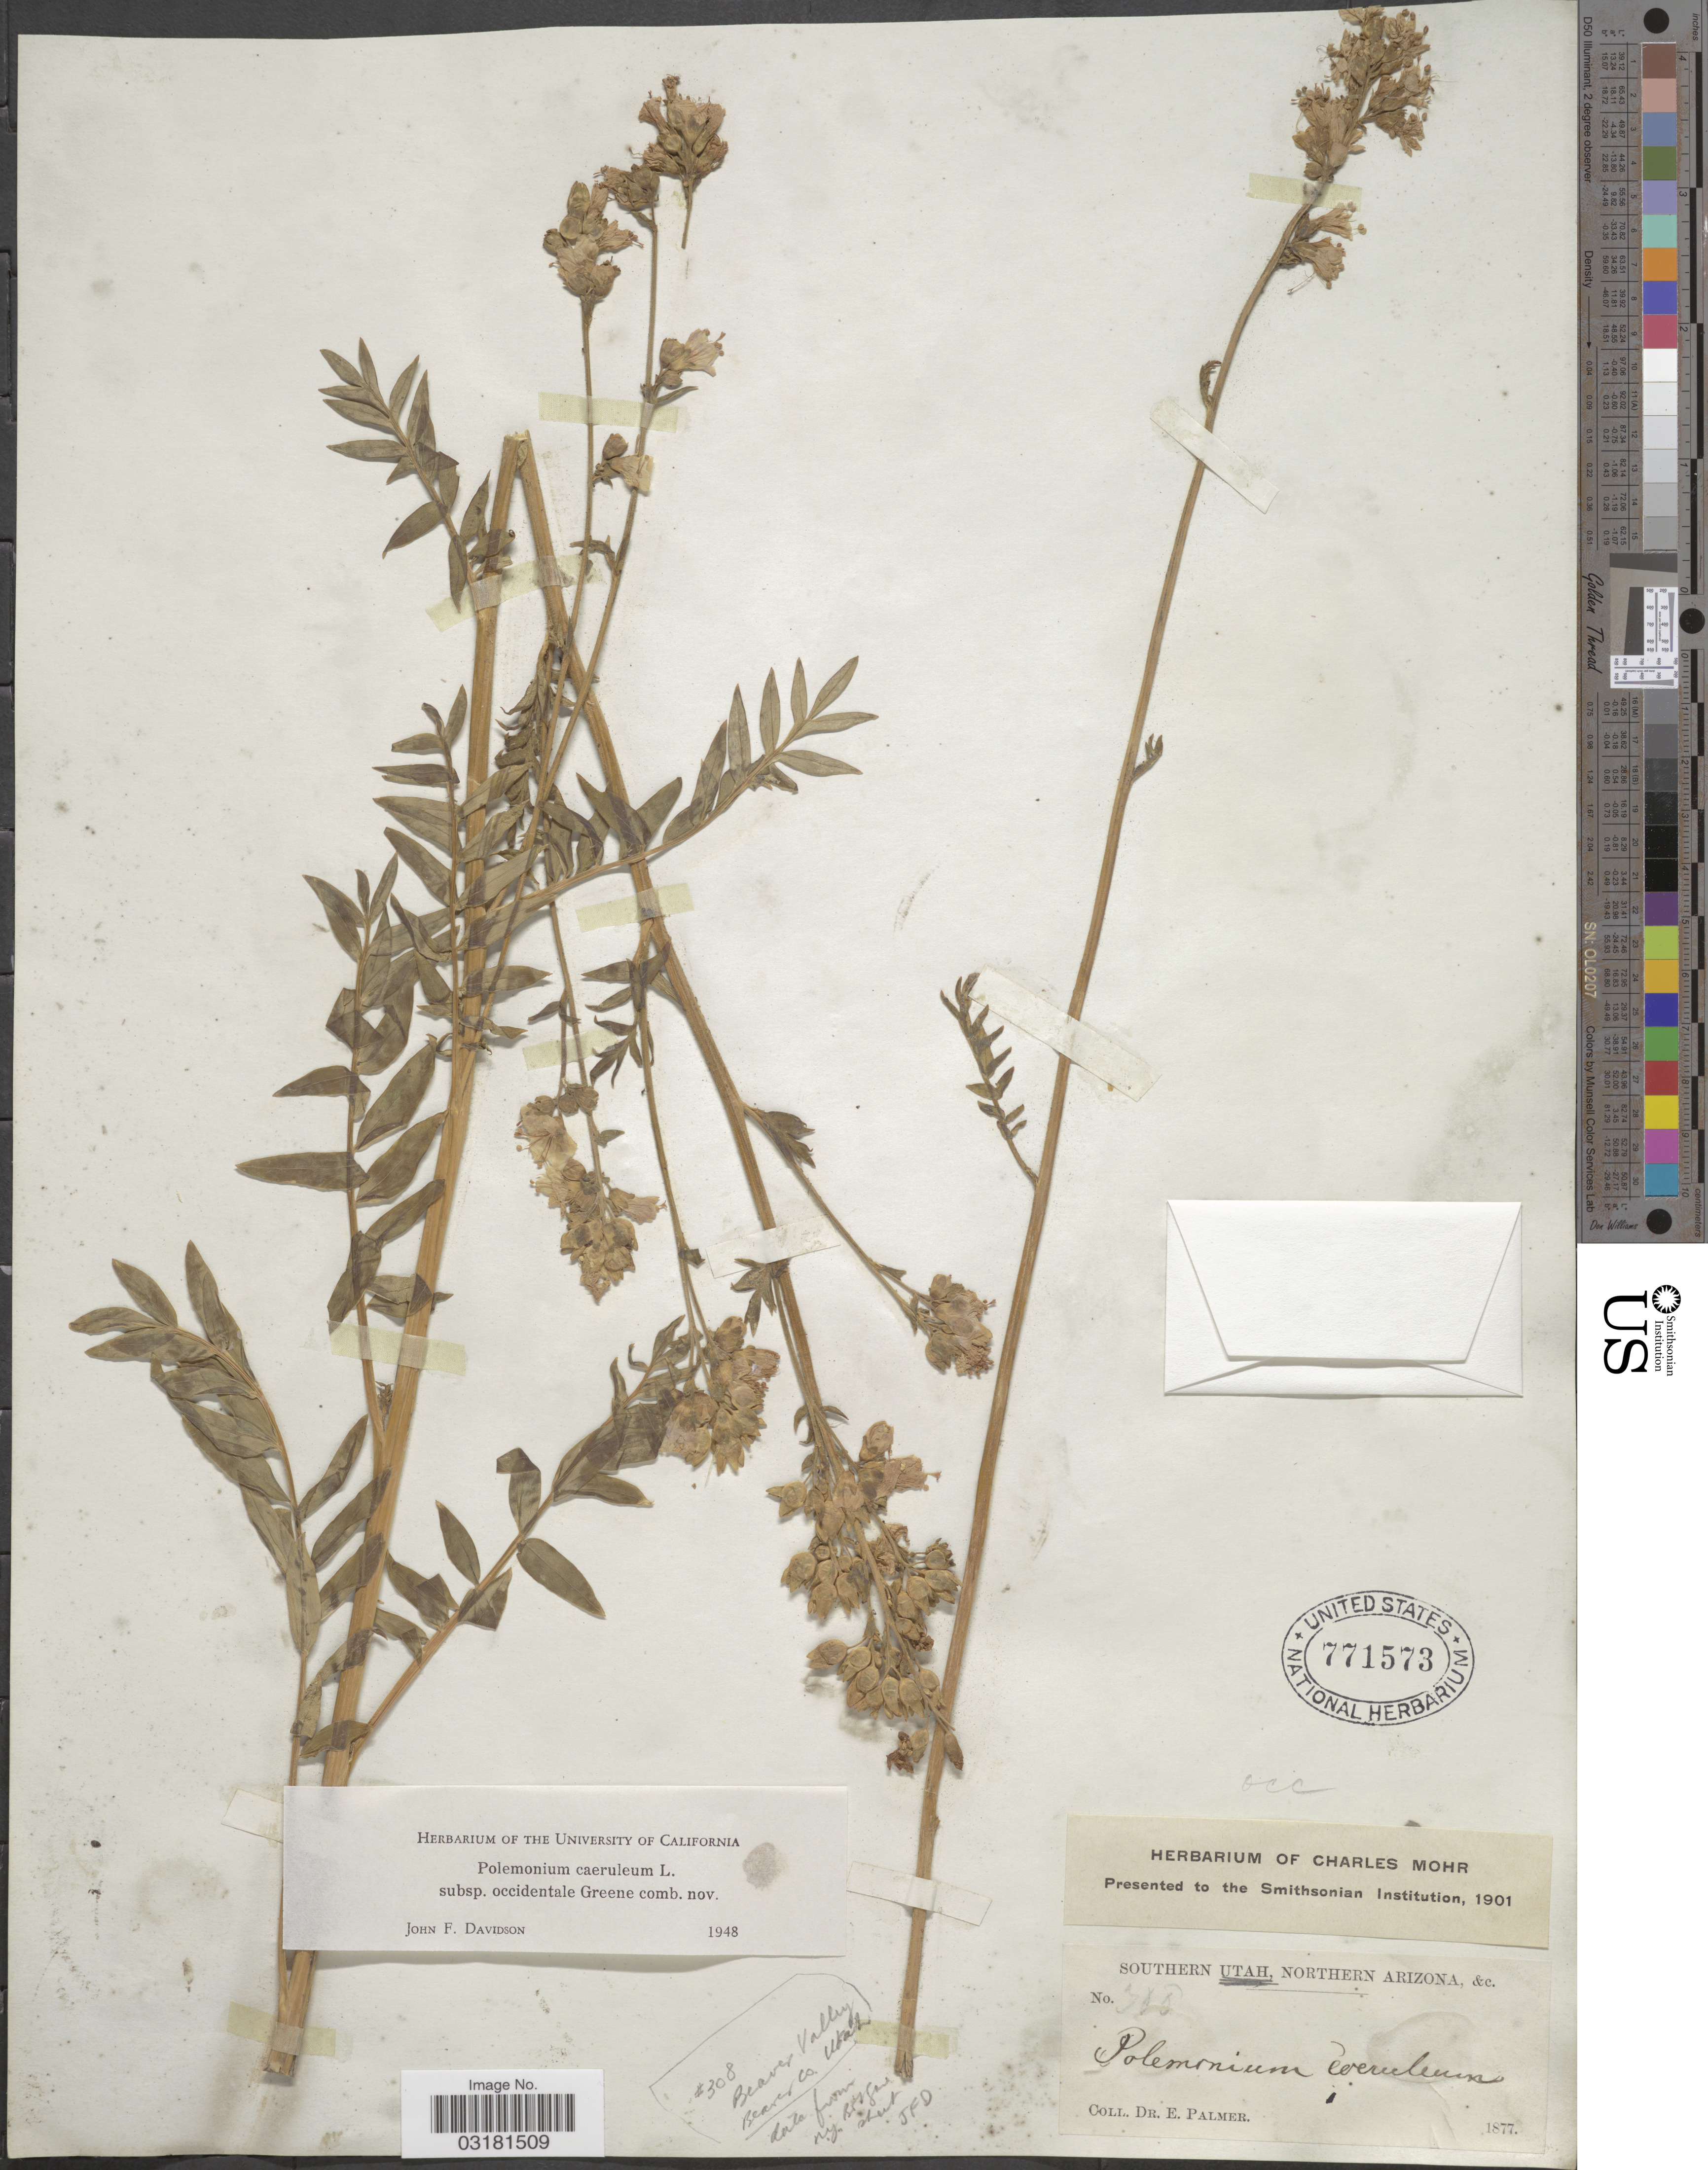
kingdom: Plantae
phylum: Tracheophyta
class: Magnoliopsida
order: Ericales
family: Polemoniaceae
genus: Polemonium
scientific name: Polemonium occidentale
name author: Greene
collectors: E. Palmer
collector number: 388*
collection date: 1877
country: United States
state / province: Utah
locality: Southern Utah, Beaver Valley, Beaver Co.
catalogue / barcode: US 771573